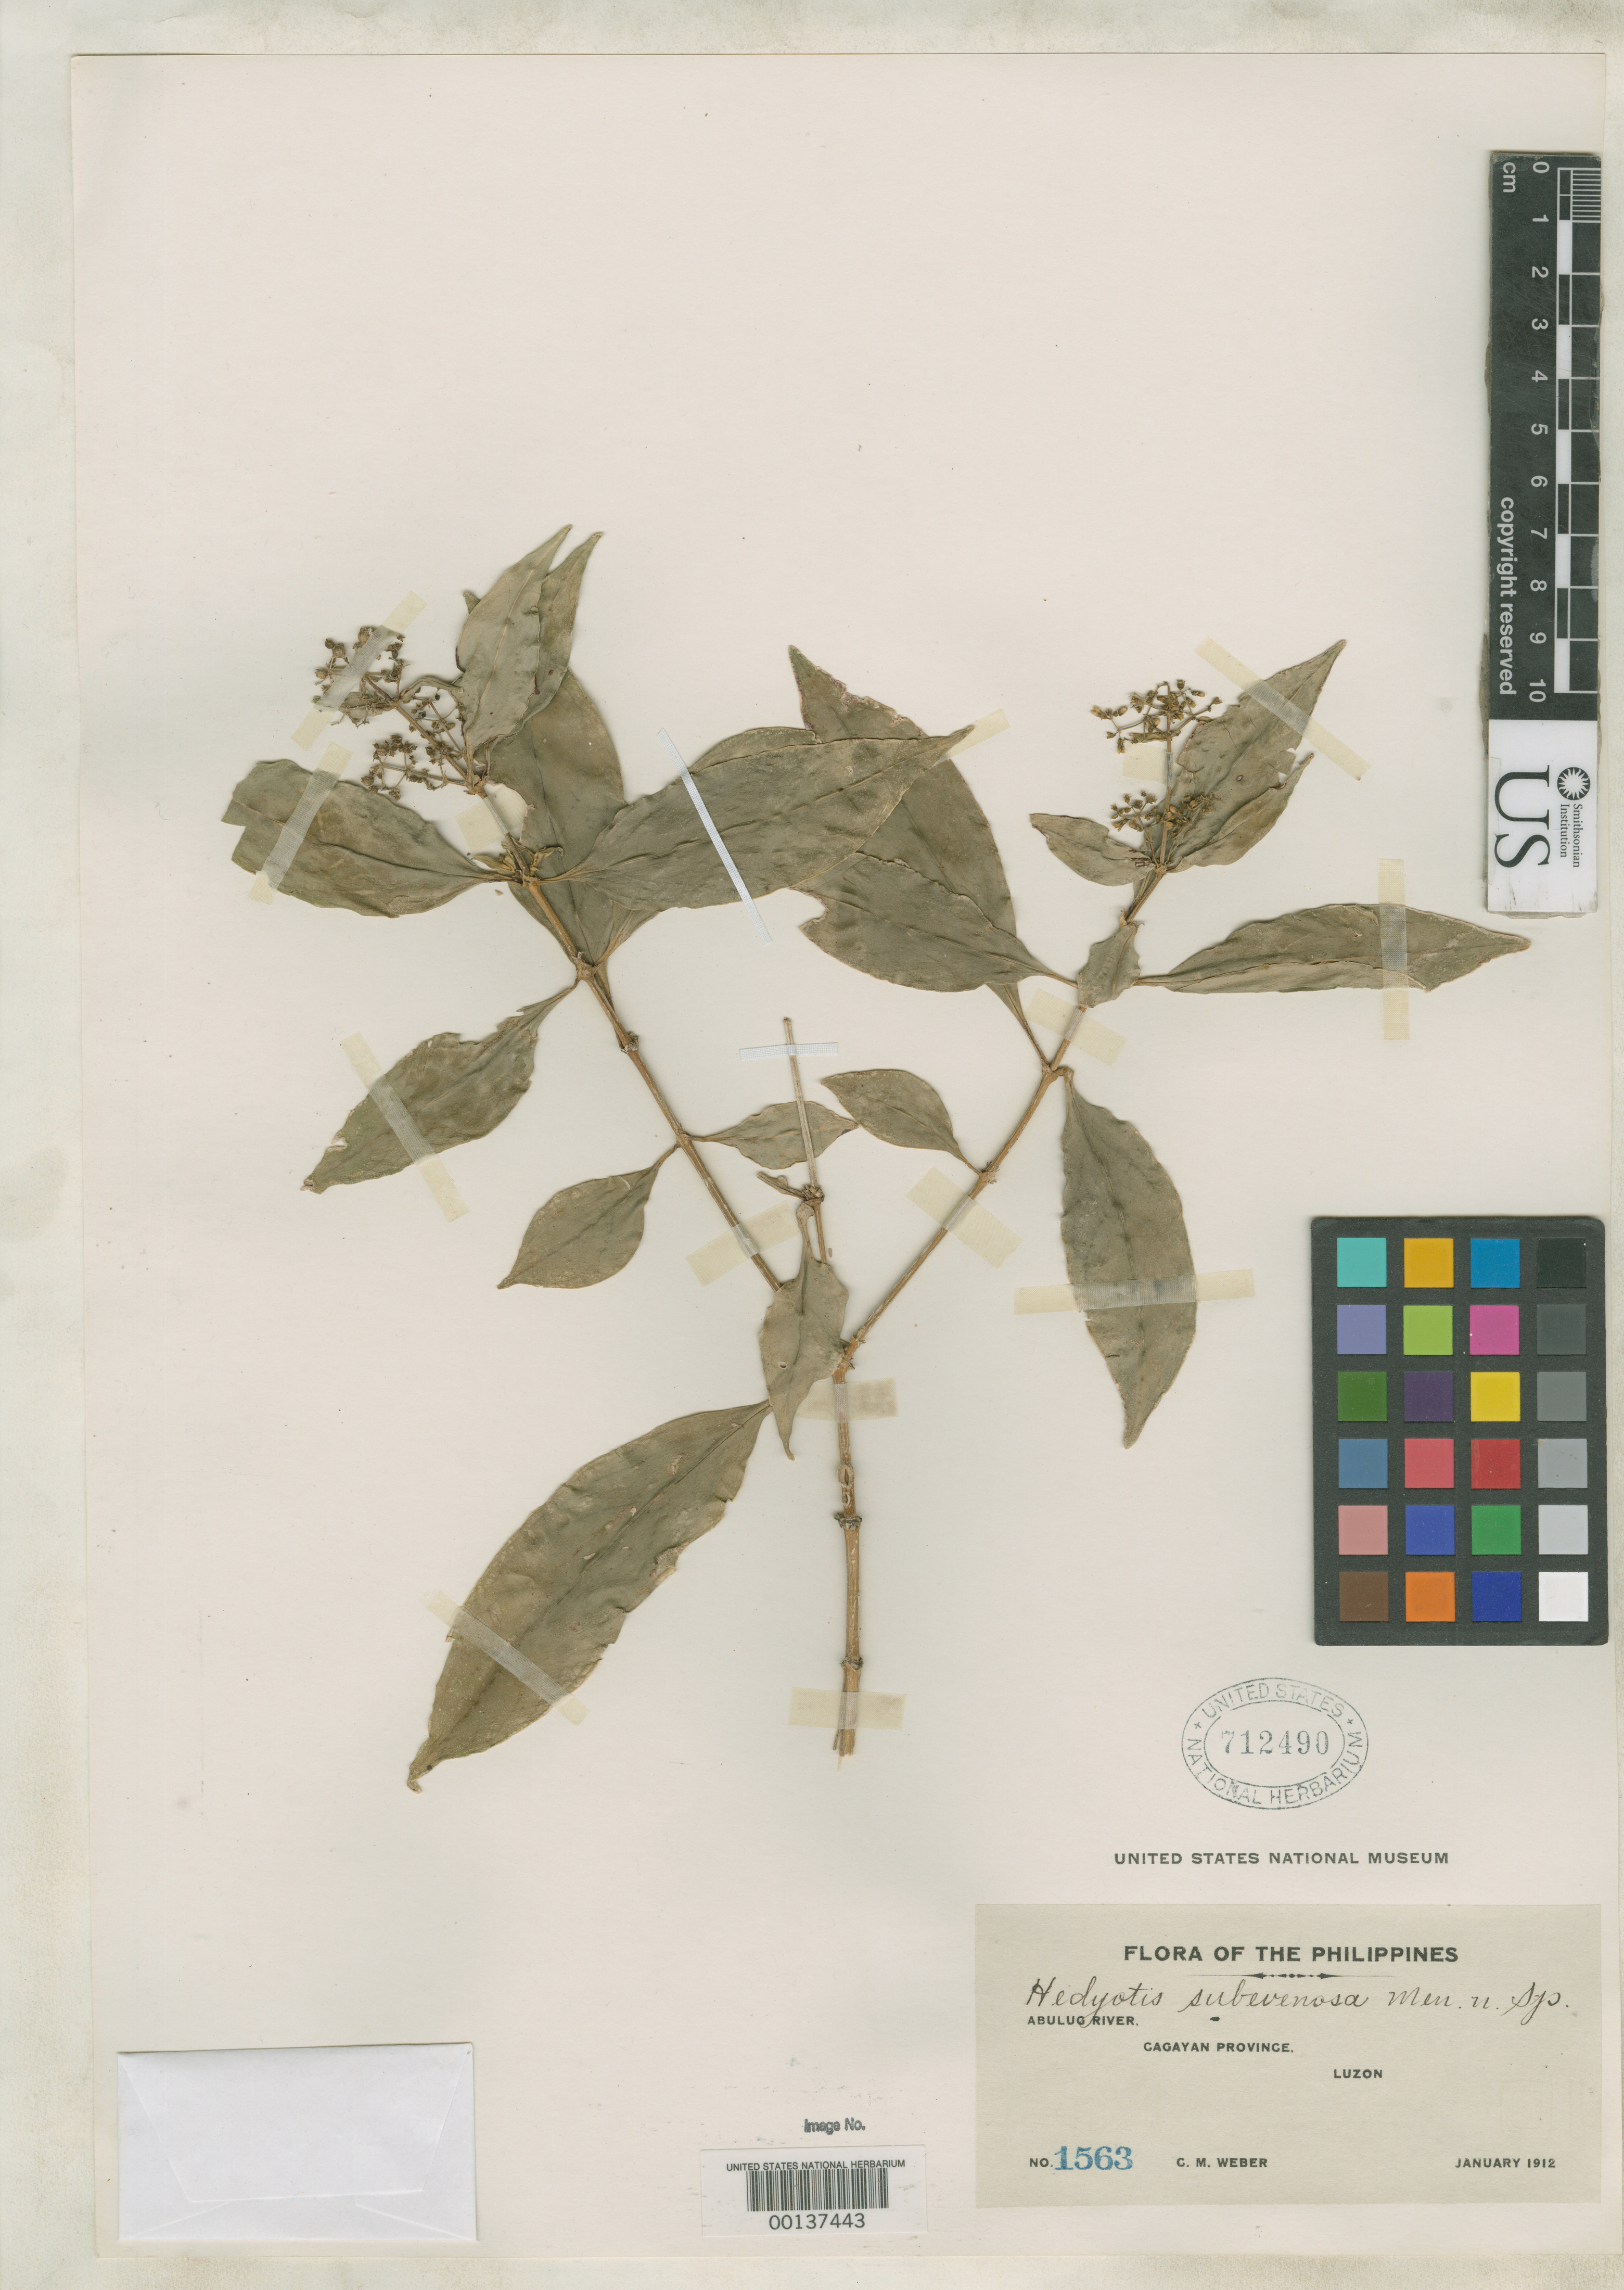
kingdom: Plantae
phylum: Tracheophyta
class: Magnoliopsida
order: Gentianales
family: Rubiaceae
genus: Hedyotis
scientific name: Hedyotis subvenosa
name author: Merr.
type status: Isotype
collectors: C. M. Weber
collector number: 1563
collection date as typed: Jan 1912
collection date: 1912-01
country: Philippines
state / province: Cagayan Valley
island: Luzon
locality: Abulug River. Cagayan.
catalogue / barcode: US 712490